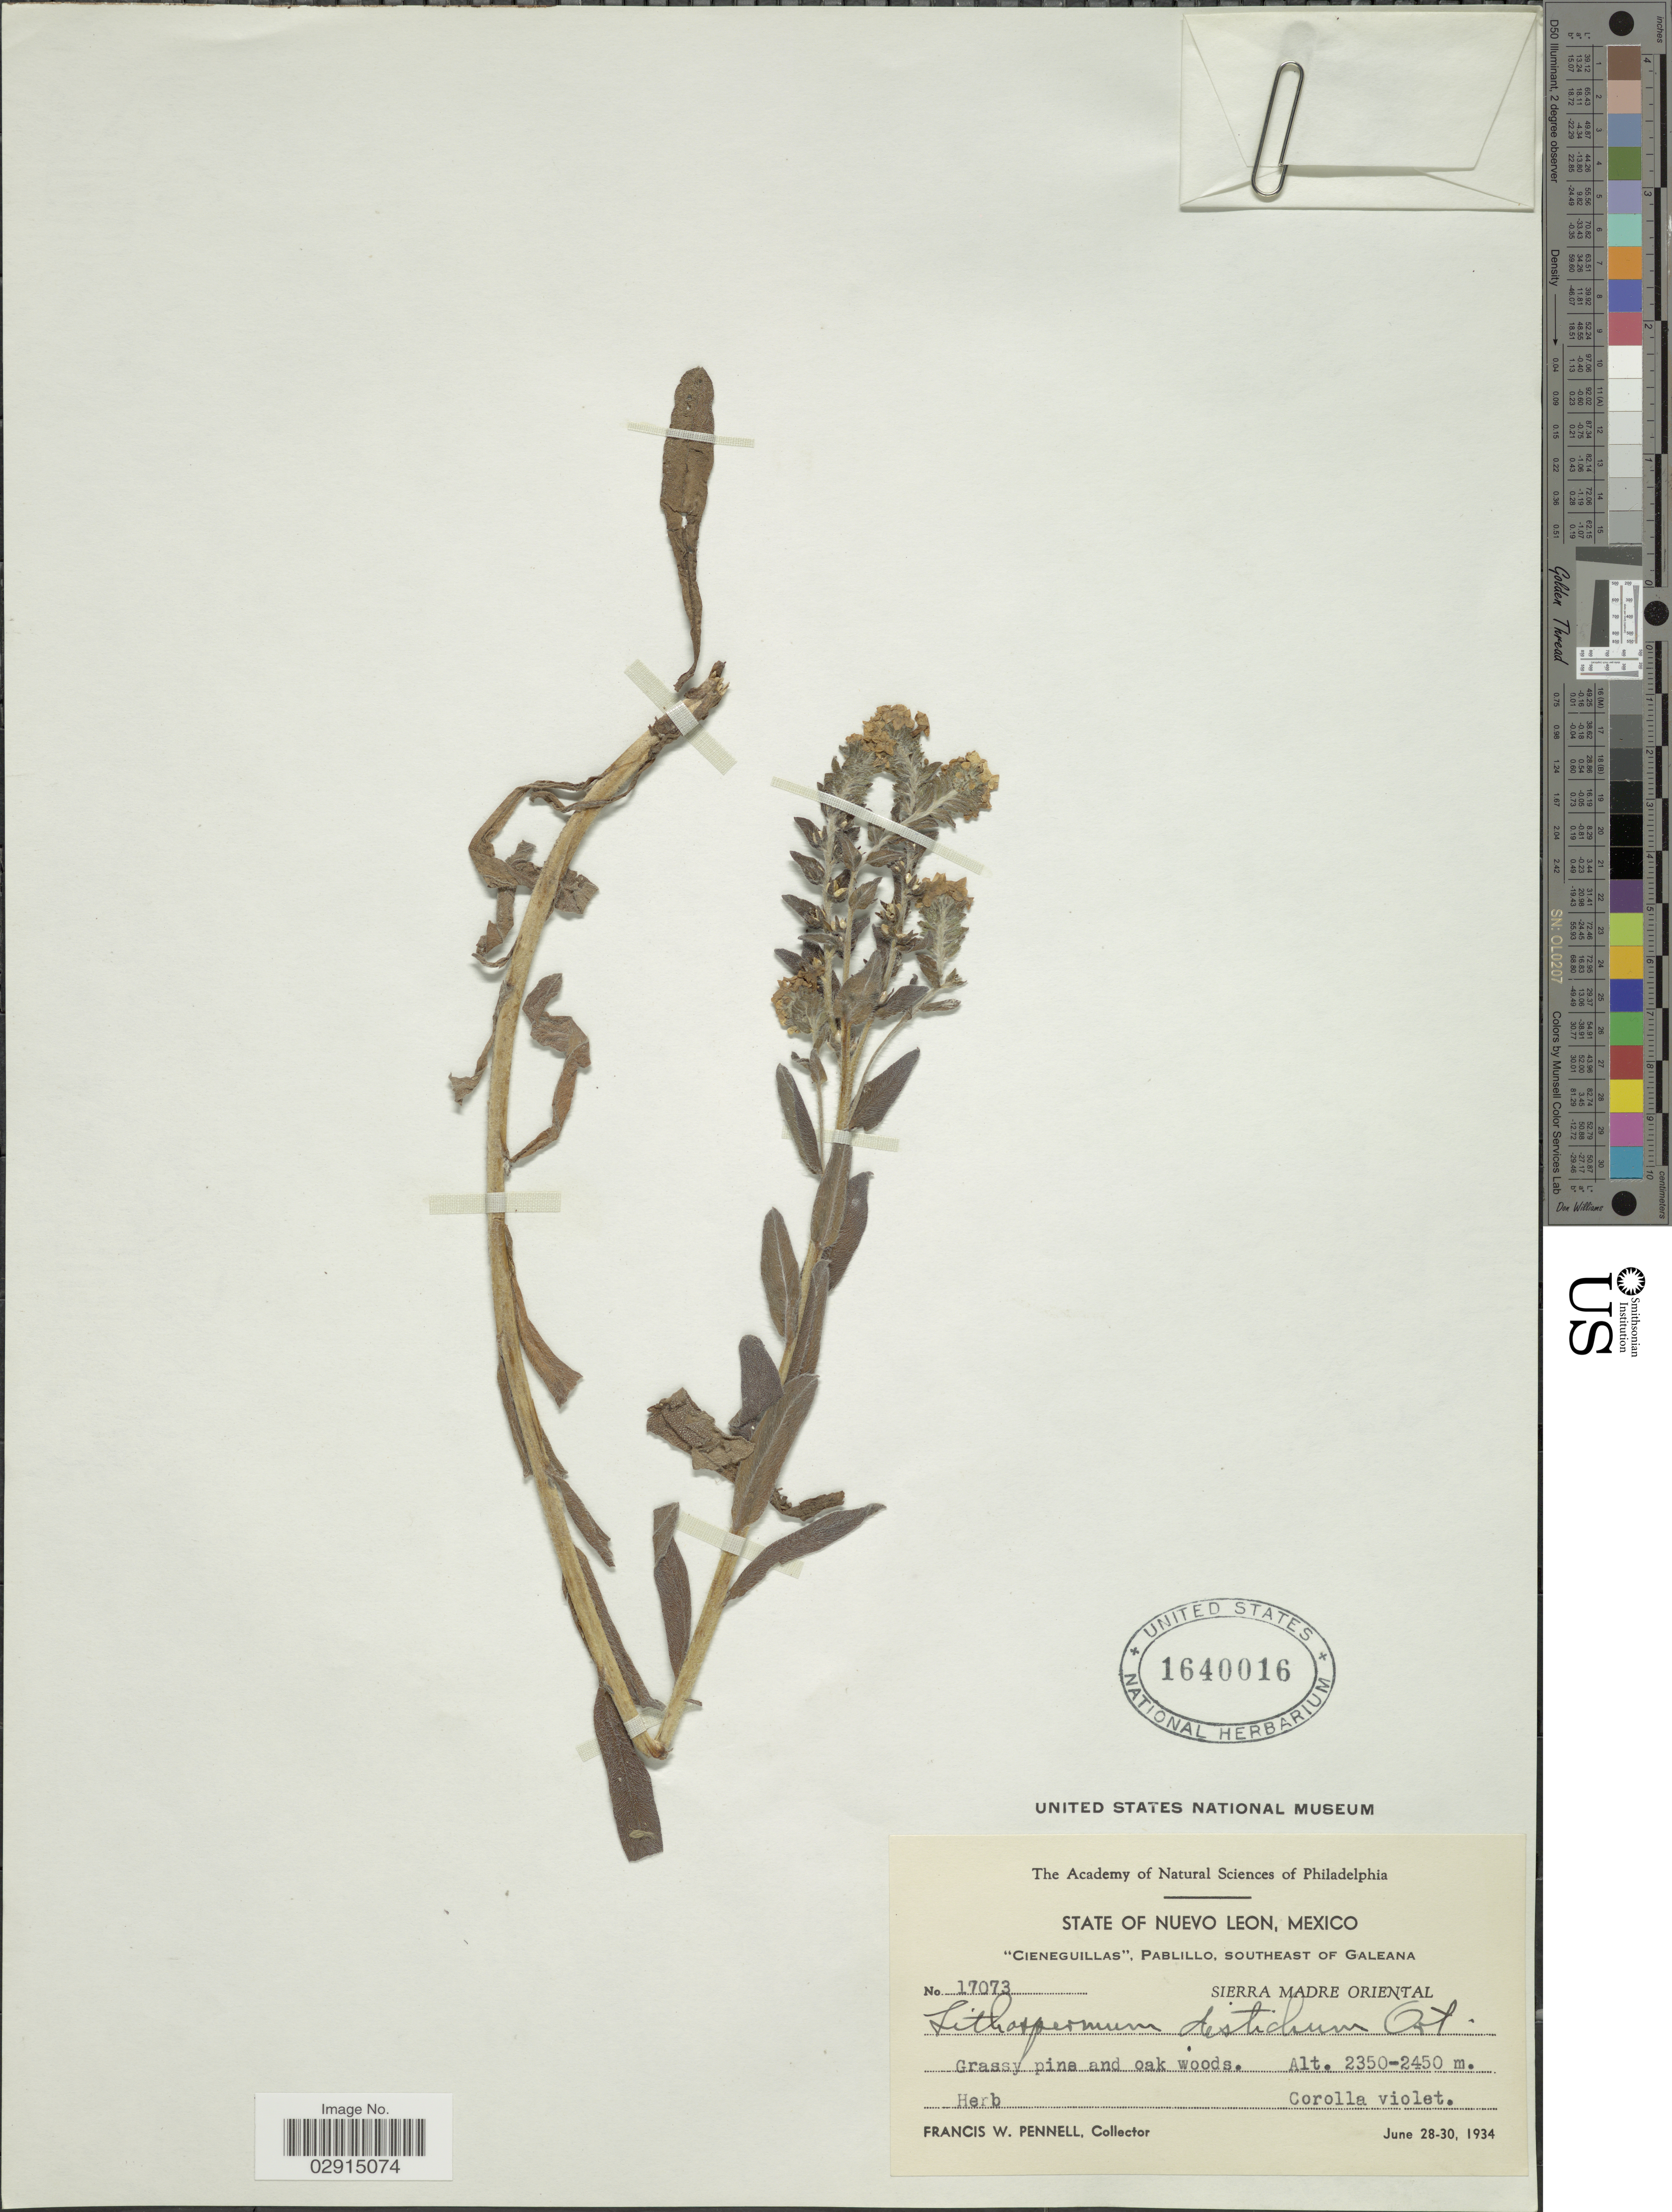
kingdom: Plantae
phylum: Tracheophyta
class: Magnoliopsida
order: Boraginales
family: Boraginaceae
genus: Lithospermum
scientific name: Lithospermum distichum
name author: Ortega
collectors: F. W. Pennell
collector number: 17073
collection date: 1934-06-28/1934-06-30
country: Mexico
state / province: Nuevo León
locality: Cieneguillas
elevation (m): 2350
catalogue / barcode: US 1640016